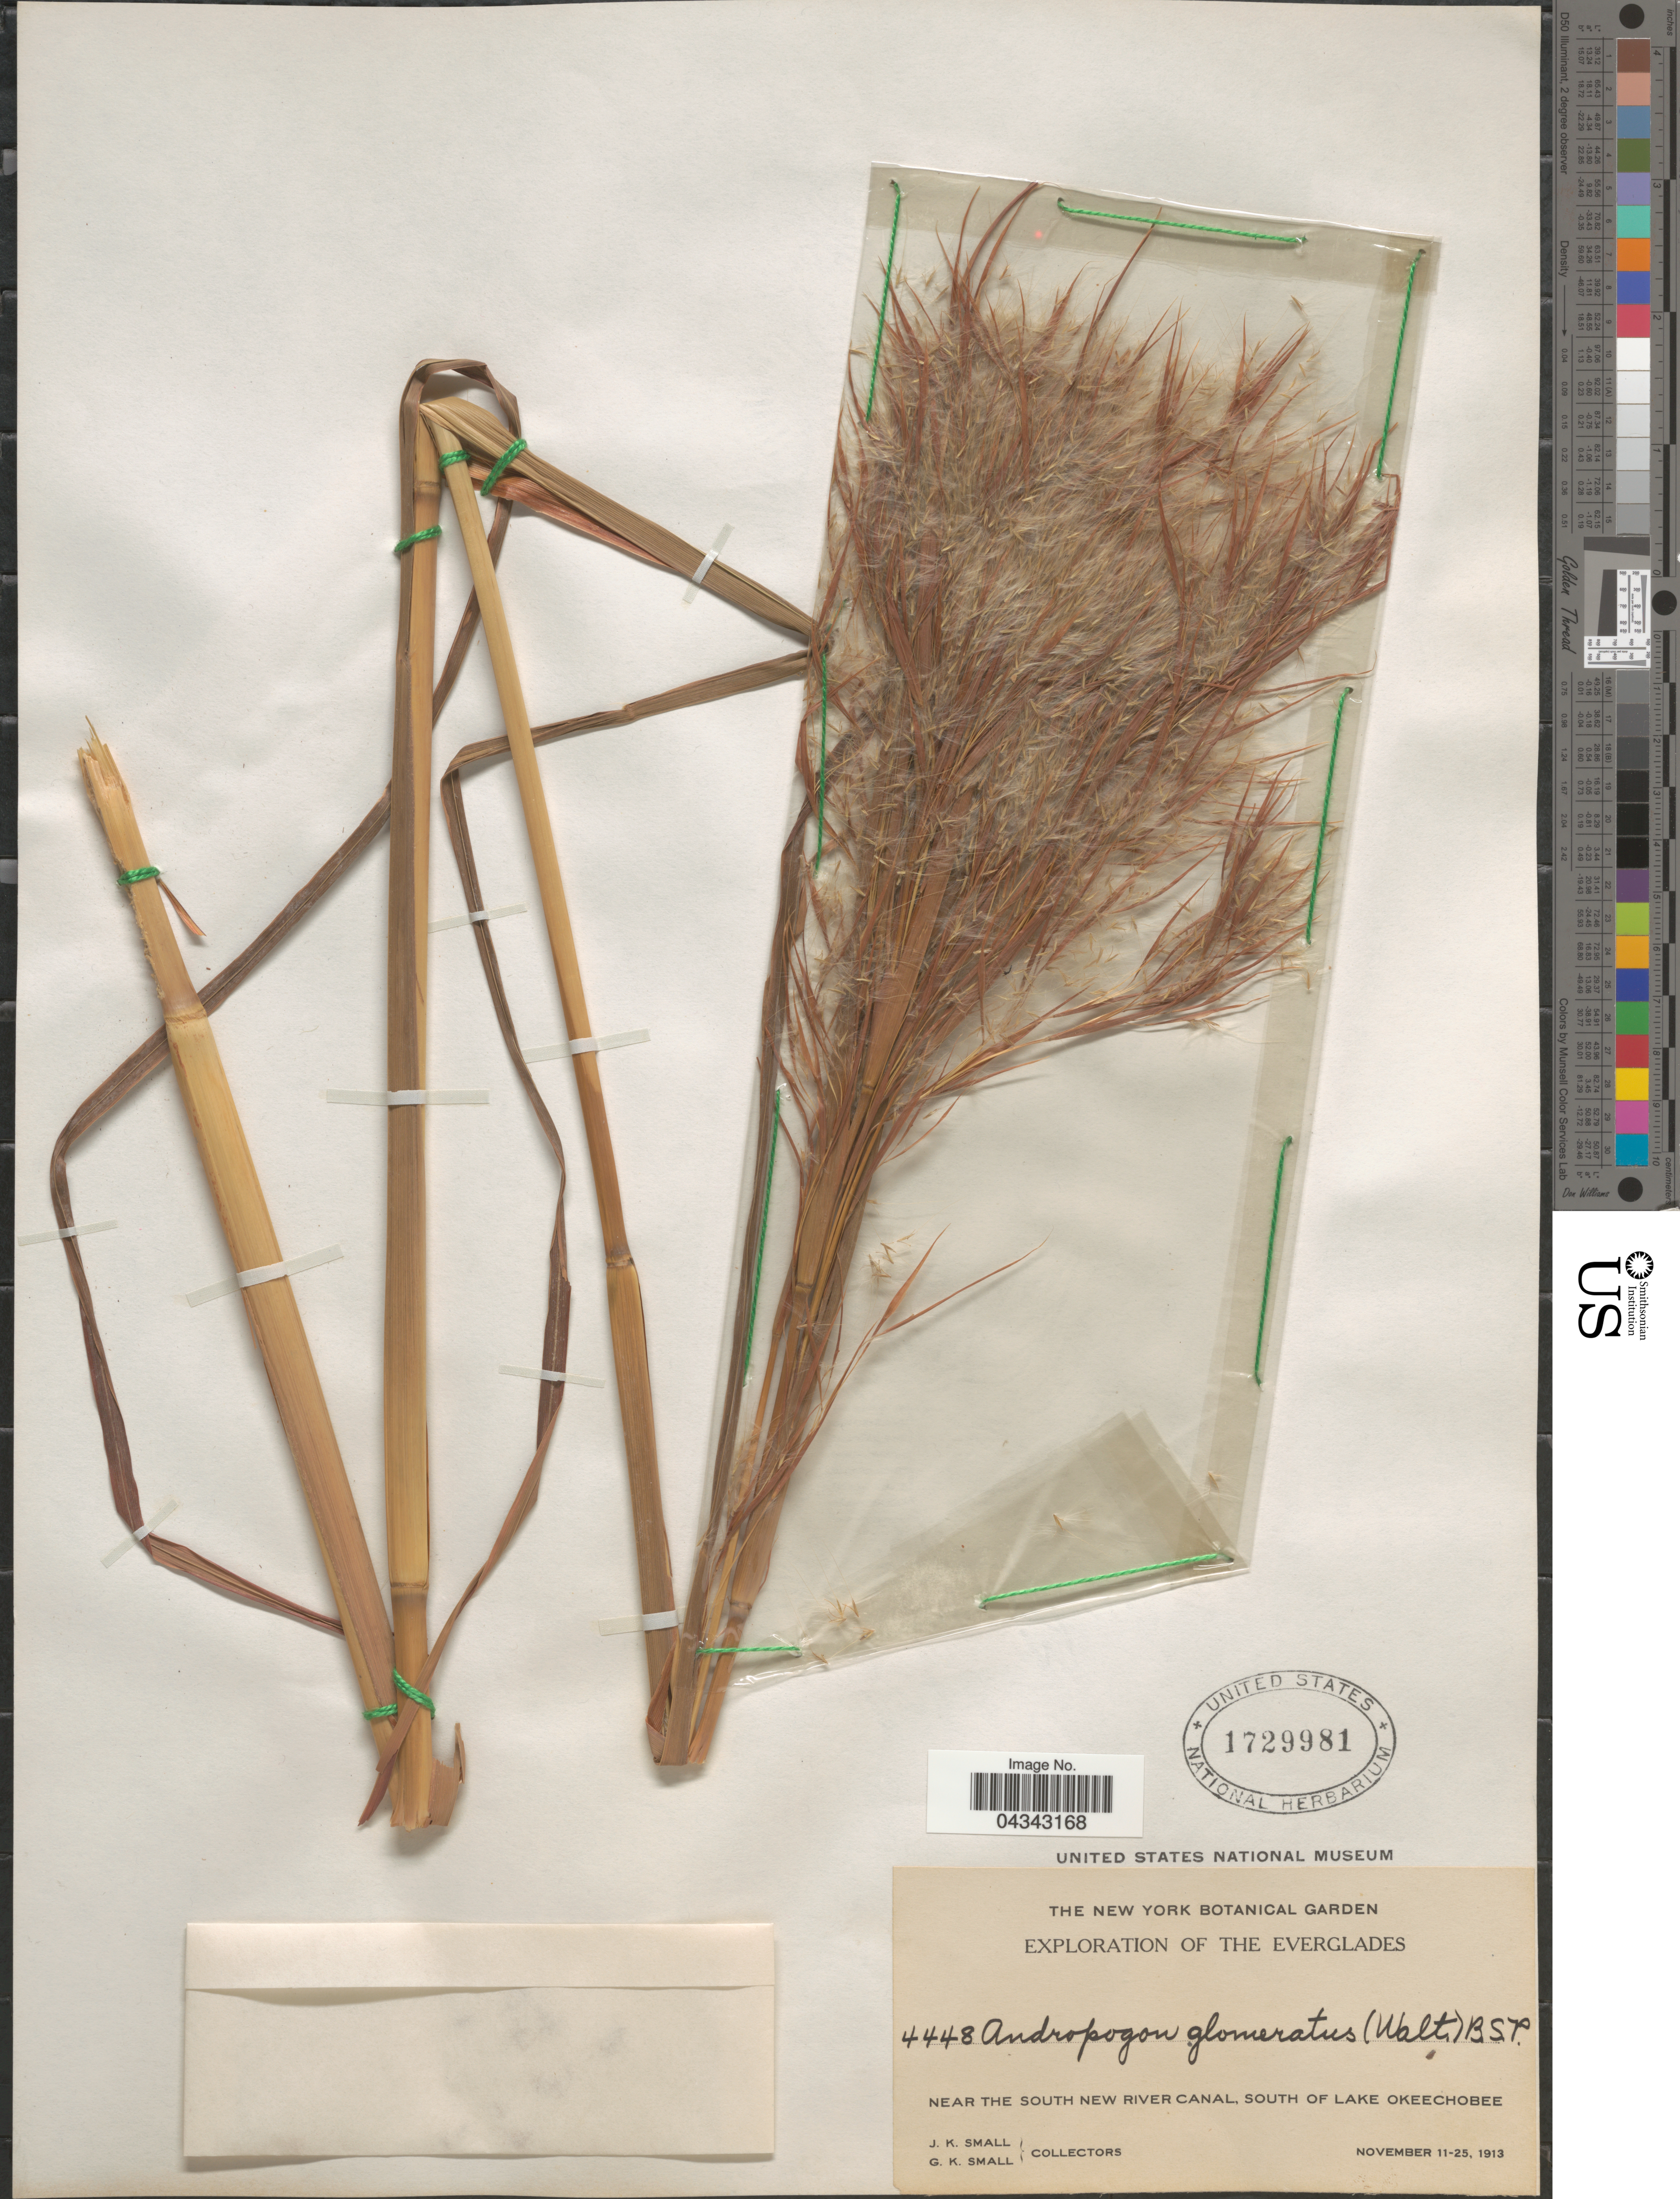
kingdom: Plantae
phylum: Tracheophyta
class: Liliopsida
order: Poales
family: Poaceae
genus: Andropogon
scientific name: Andropogon glomeratus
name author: (Walter) Britton, Stearns & Poggenb.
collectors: J. K. Small & G. K. Small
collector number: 4448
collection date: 1913-11-11/1913-11-25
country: United States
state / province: New York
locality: Exploration of the Everglades. Near the South New River Canal, South of Lake Okeechobee.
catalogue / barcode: US 1729981